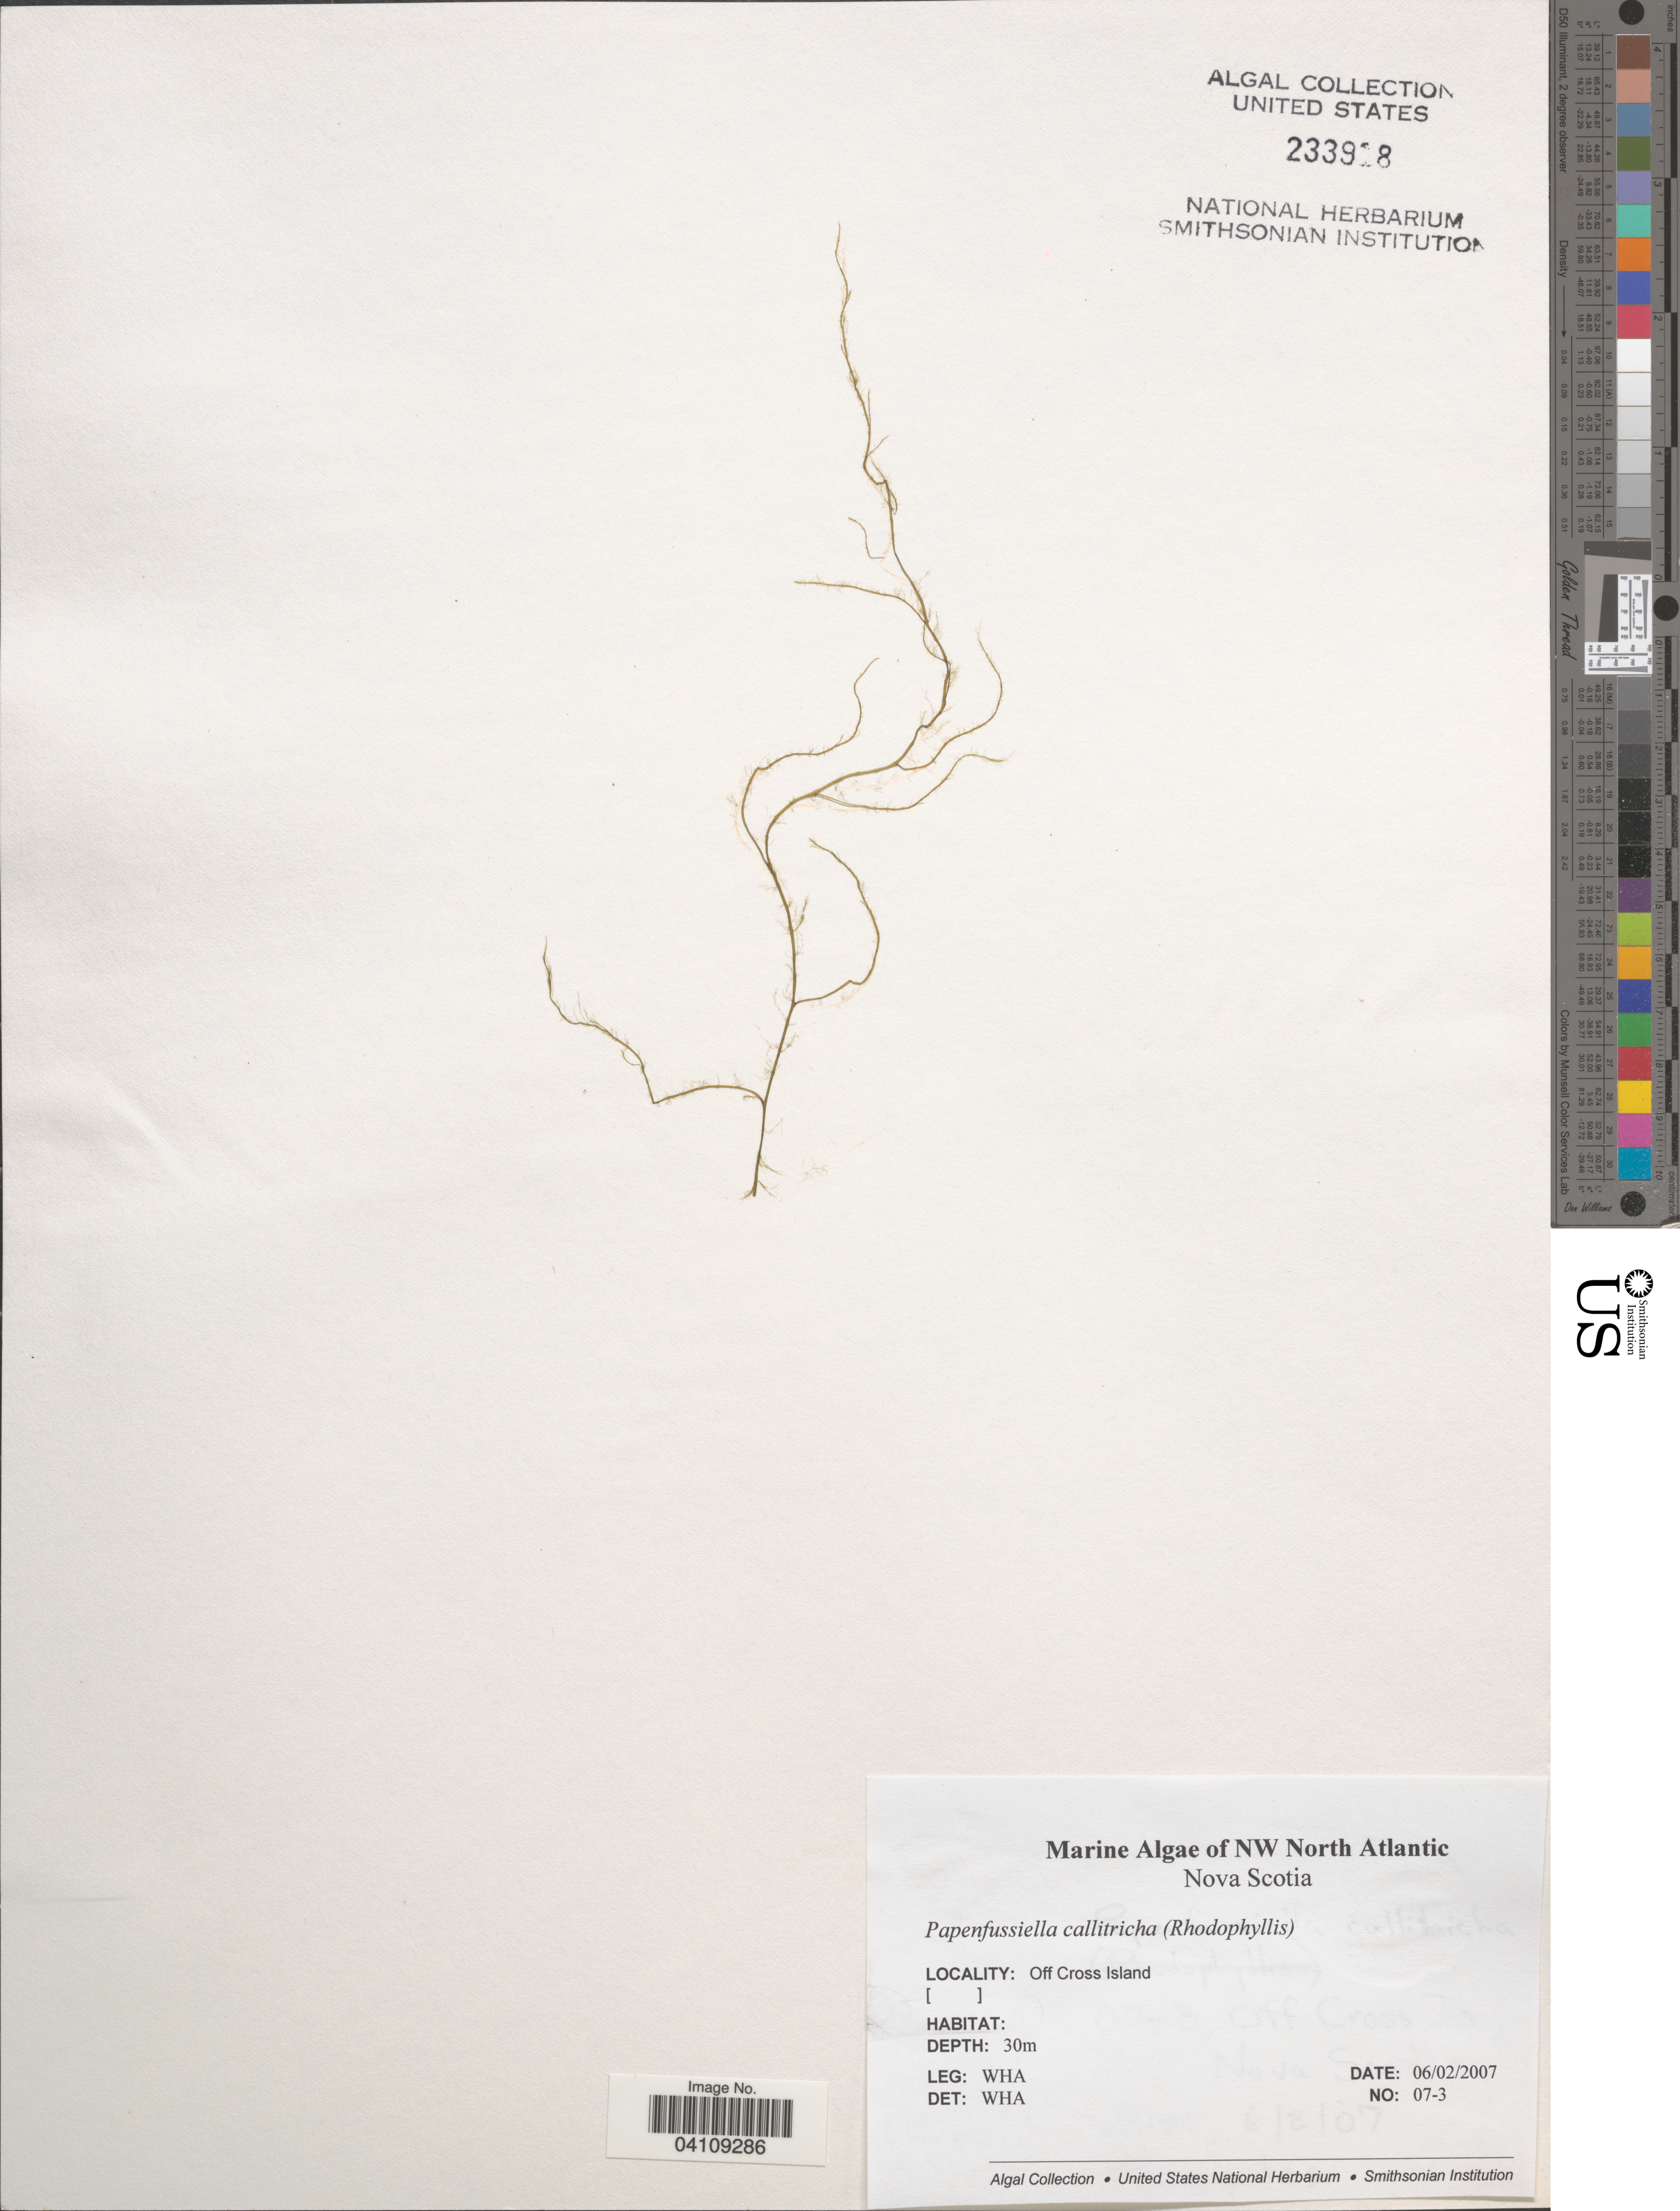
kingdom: Chromista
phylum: Ochrophyta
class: Phaeophyceae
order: Ectocarpales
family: Chordariaceae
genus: Papenfussiella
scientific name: Papenfussiella callitricha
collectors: W. H. Adey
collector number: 07-3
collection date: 2007-06-02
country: Canada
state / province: Nova Scotia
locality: NW North Atlantic. Off Cross Island.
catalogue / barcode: US 233918